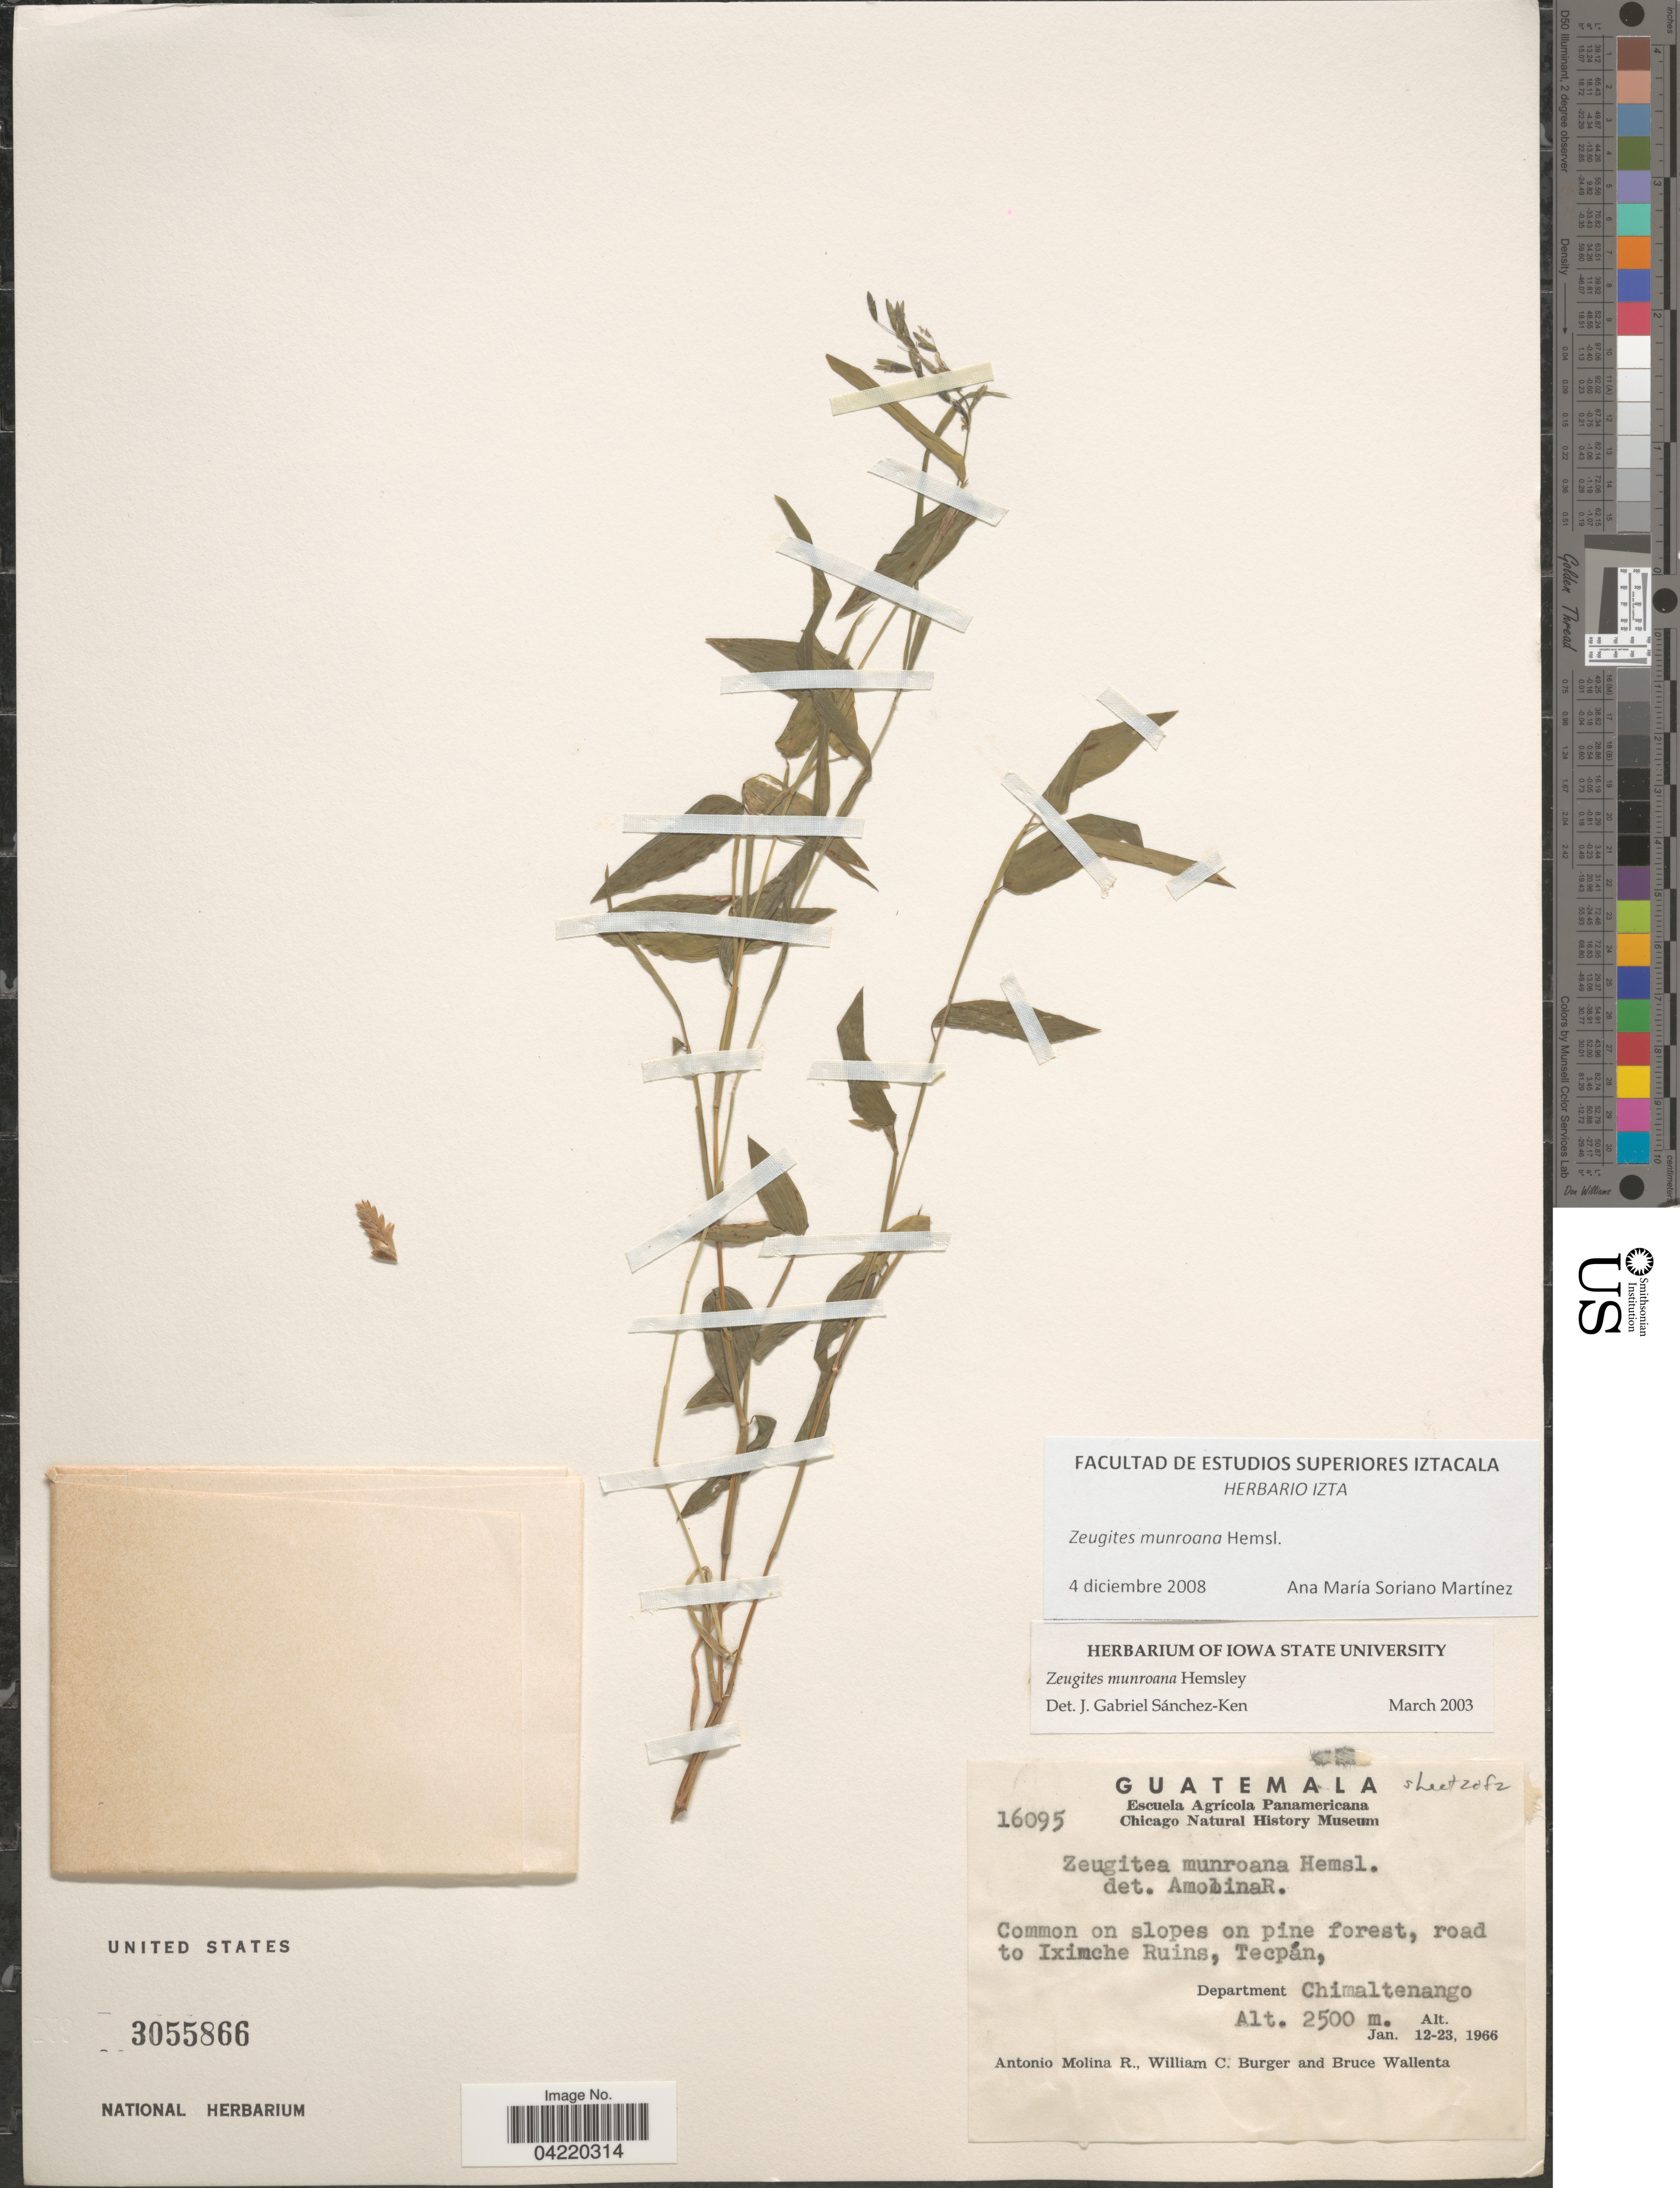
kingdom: Plantae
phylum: Tracheophyta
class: Liliopsida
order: Poales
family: Poaceae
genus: Zeugites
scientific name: Zeugites munroanus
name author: Hemsl.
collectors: A. Molina R., W. Burger & B. Wallenta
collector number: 16095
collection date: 1966-01-12/1966-01-23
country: Guatemala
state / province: Chimaltenango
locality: Common on slopes on pine forest, road to Iximche Ruins, Tecpán, Department Chimaltenango.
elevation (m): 2500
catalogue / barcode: US 3055866